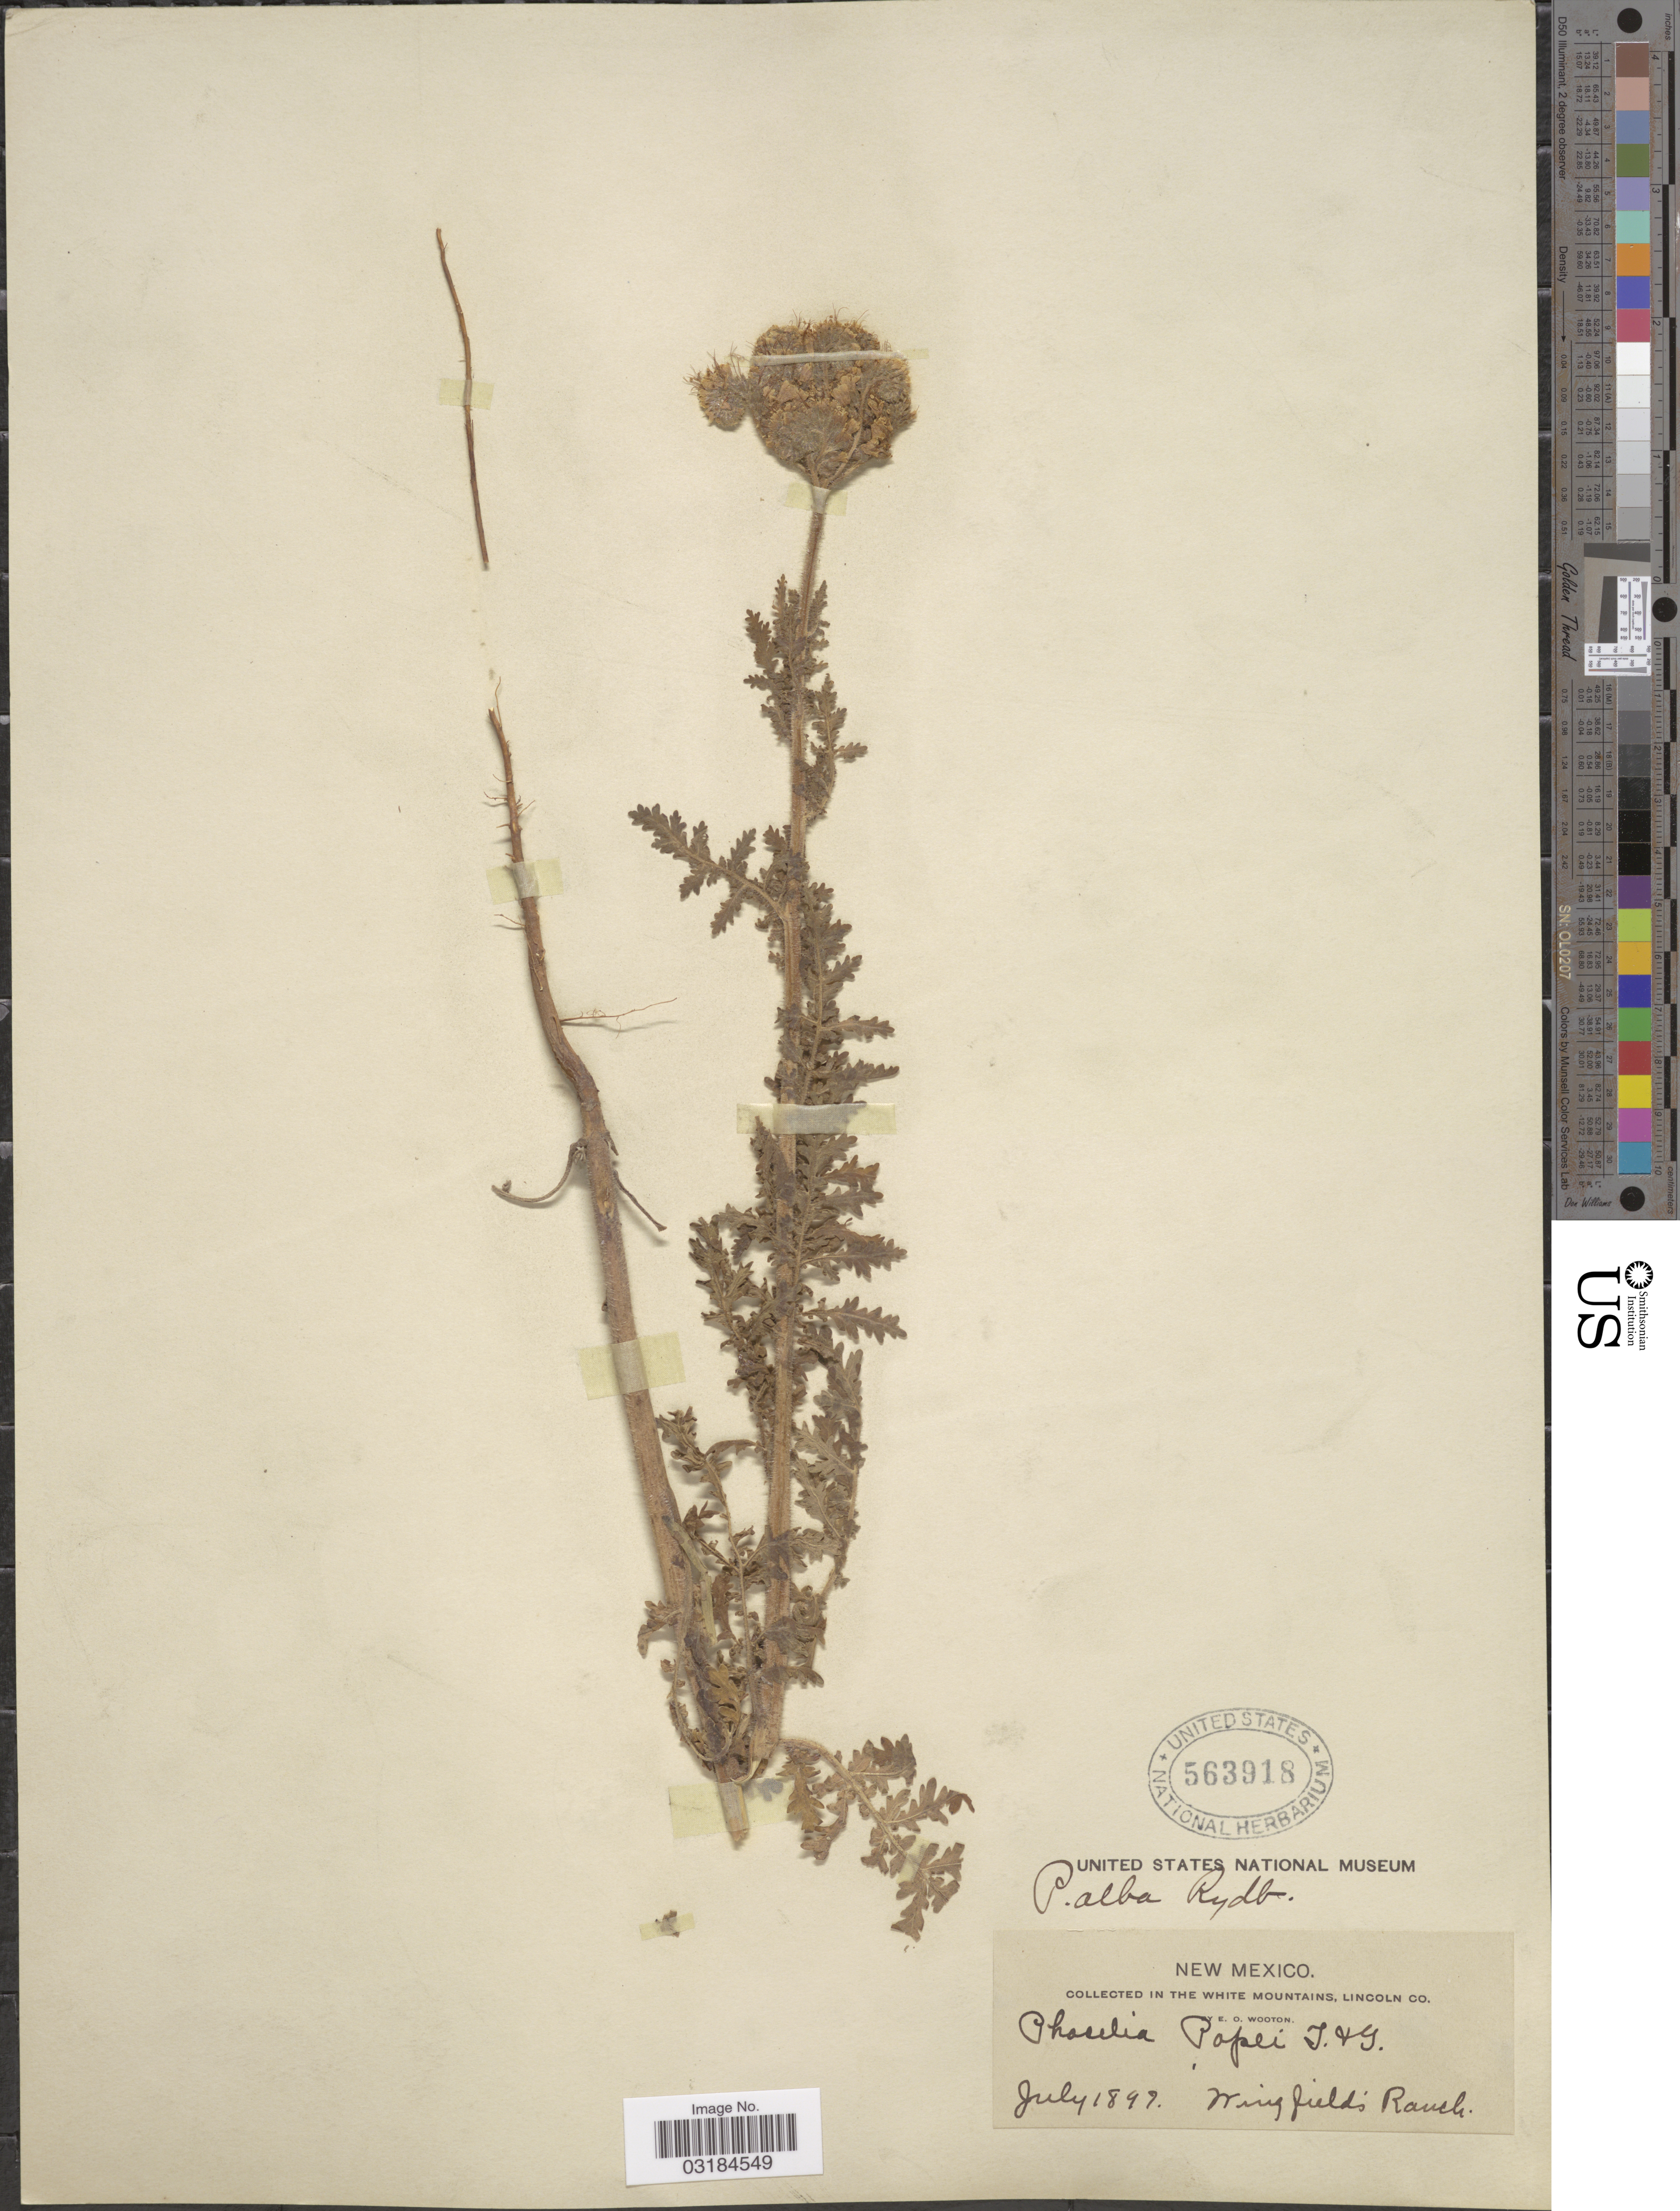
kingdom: Plantae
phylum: Tracheophyta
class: Magnoliopsida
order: Boraginales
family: Hydrophyllaceae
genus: Phacelia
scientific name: Phacelia alba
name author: Rydb.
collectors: E. O. Wooton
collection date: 1897-07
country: United States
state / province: New Mexico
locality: In the White Mountains, Lincoln Co. Wingfields Ranch.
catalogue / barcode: US 563918